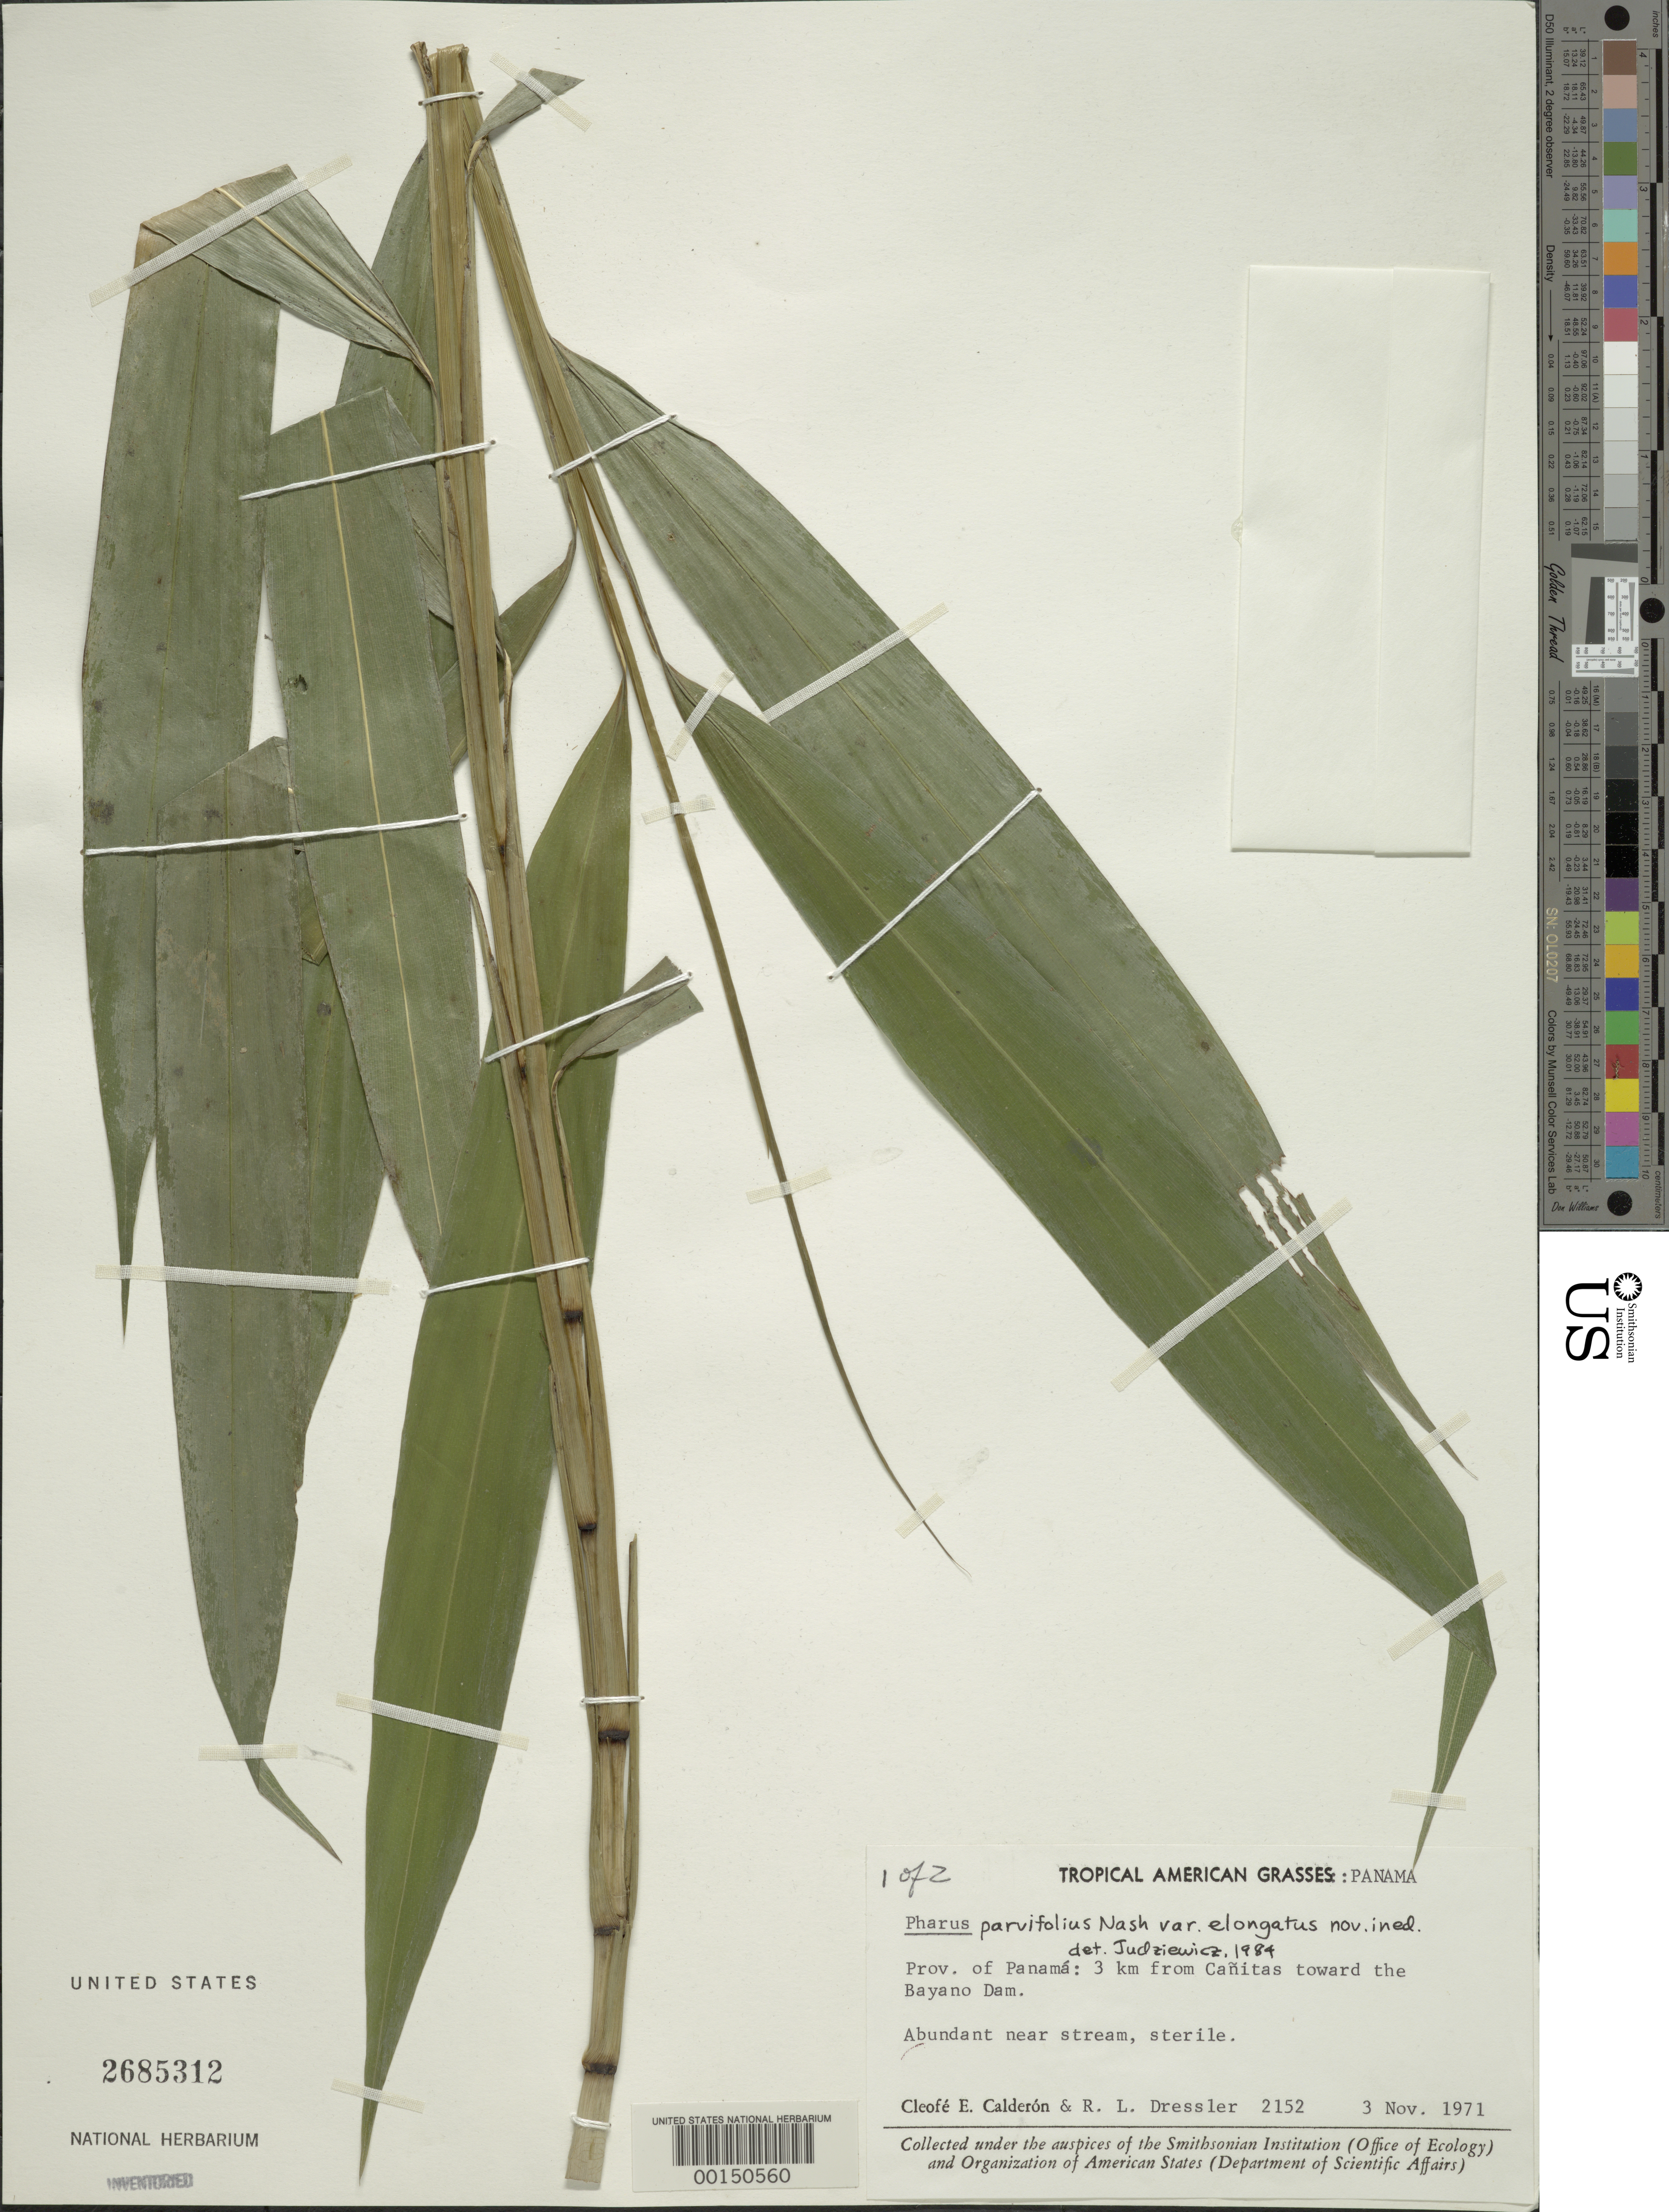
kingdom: Plantae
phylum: Tracheophyta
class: Liliopsida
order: Poales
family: Poaceae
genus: Pharus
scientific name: Pharus parvifolius subsp. elongatus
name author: Judz.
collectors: C. E. Calderón & R. Dressler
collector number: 2152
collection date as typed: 03 Nov 1971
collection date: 1971-11-03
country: Panama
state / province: Panamá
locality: Canitas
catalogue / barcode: US 2685312